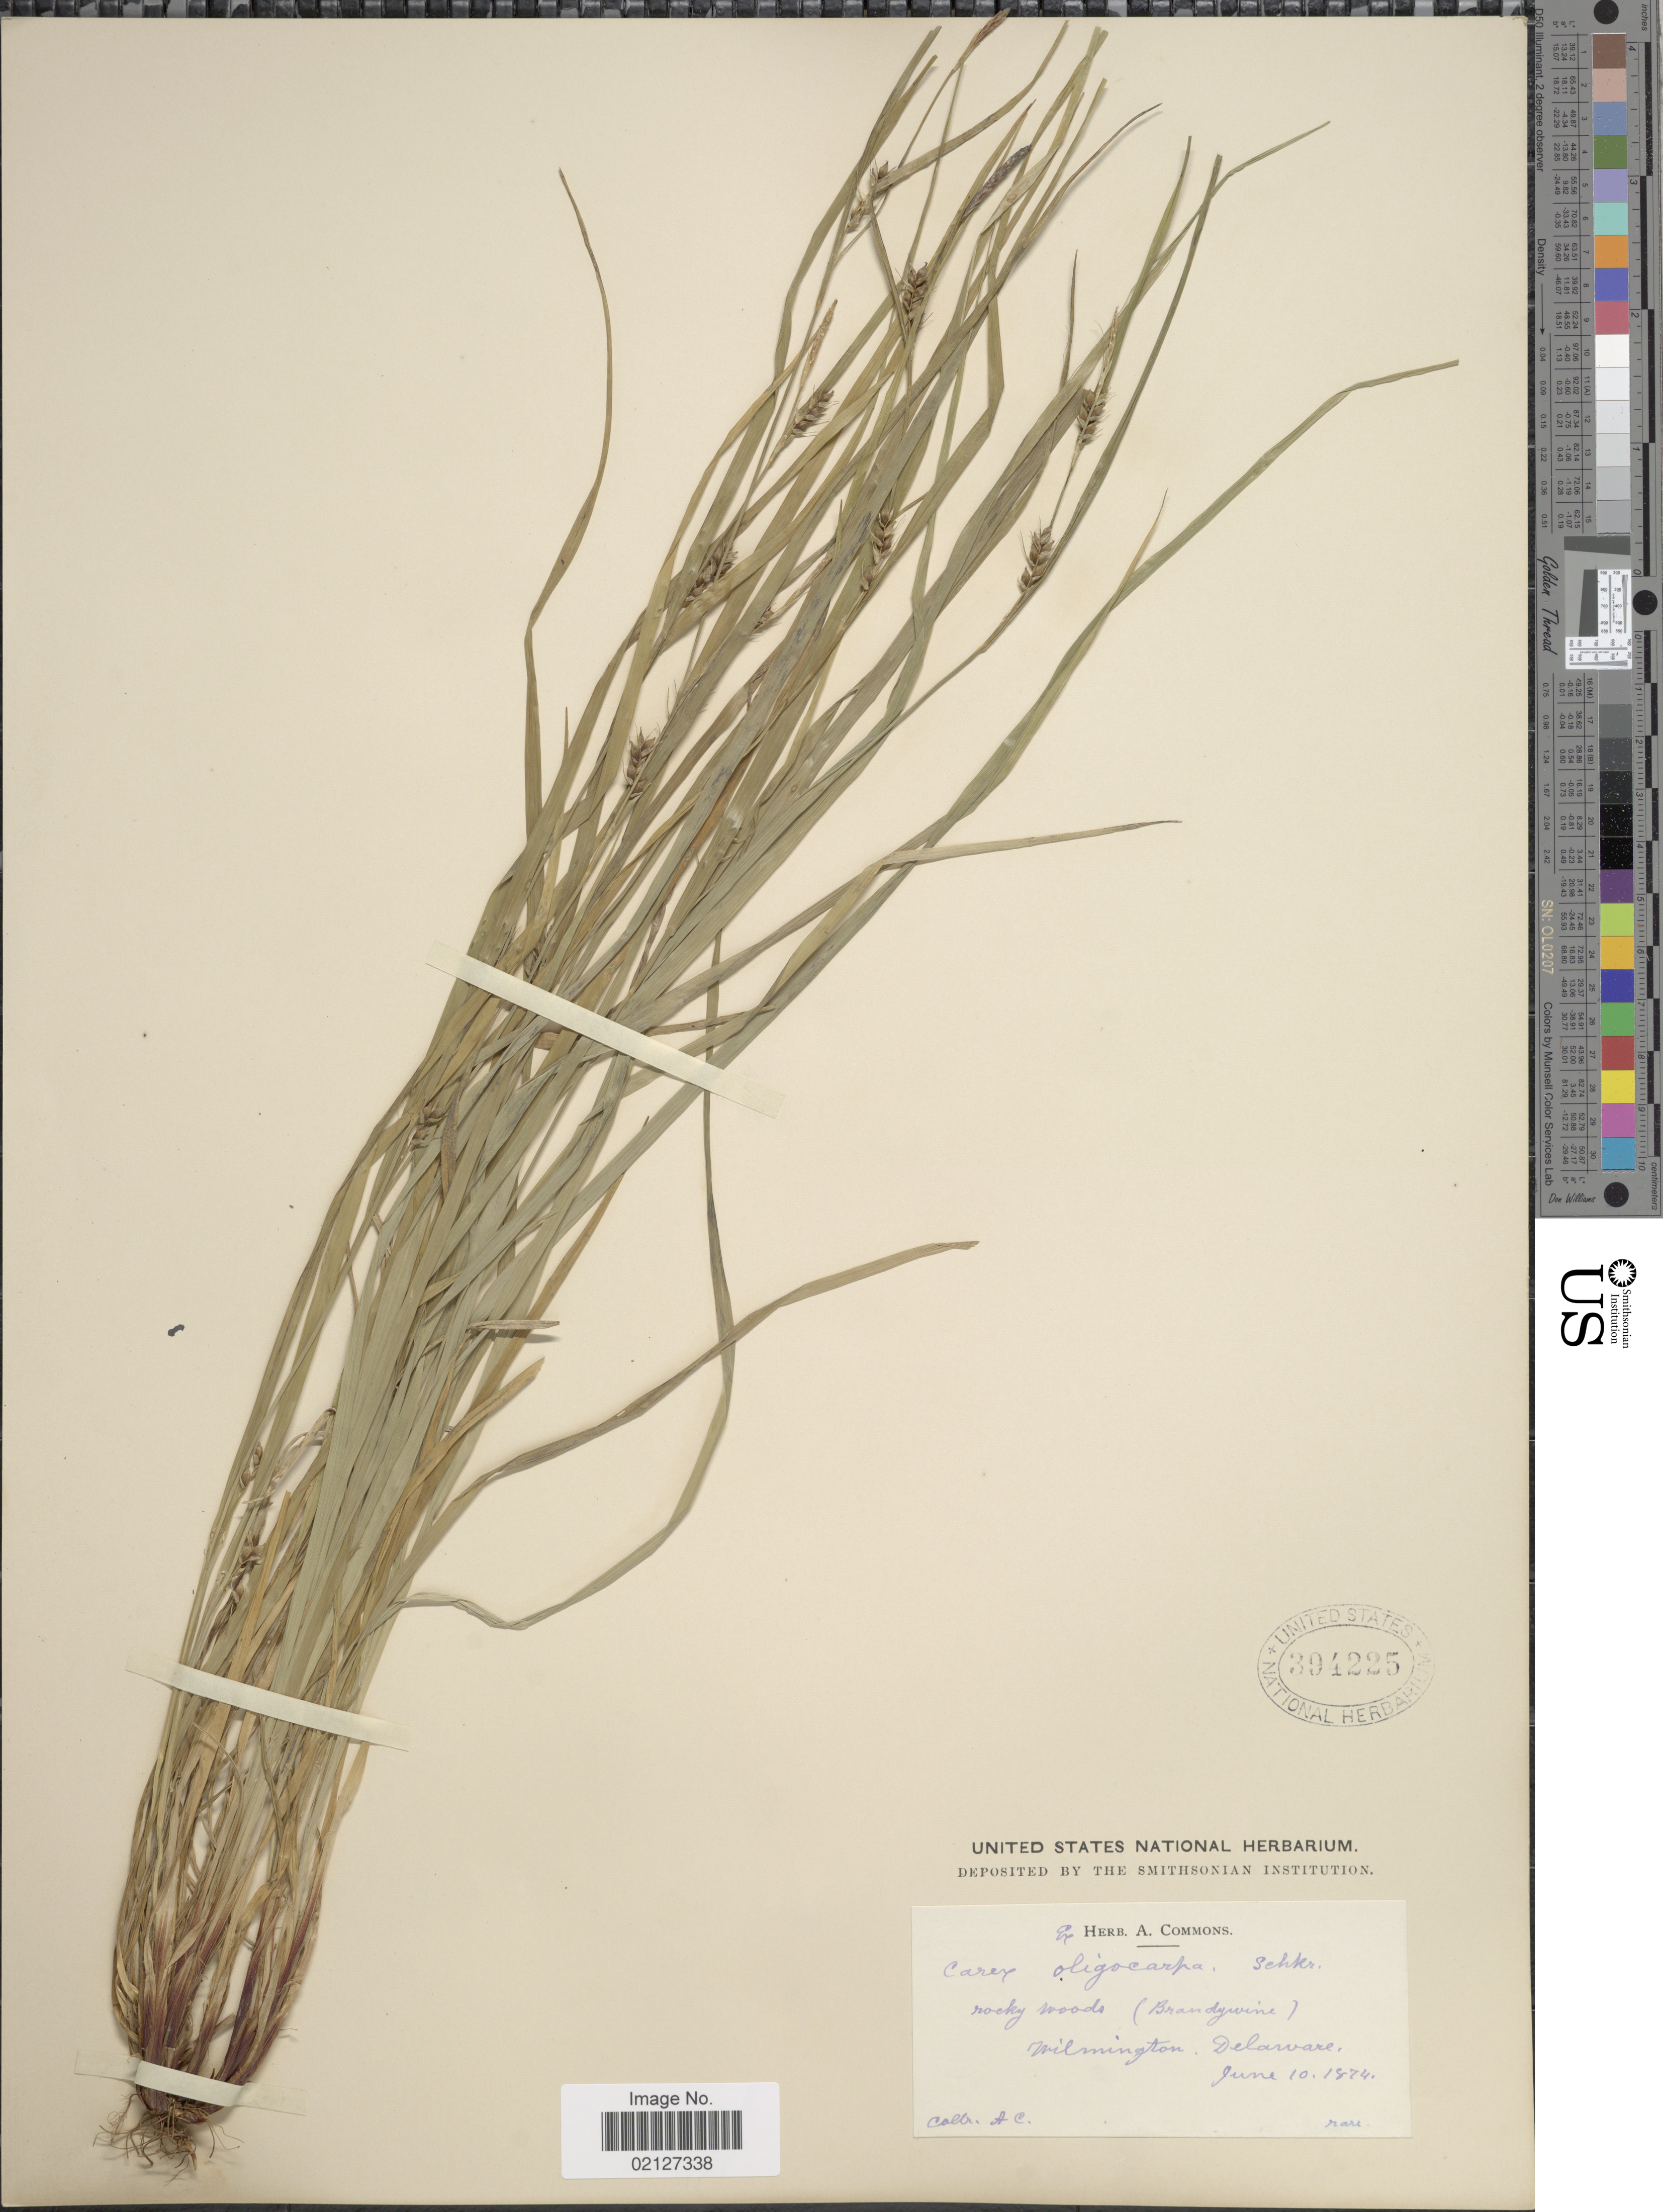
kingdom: Plantae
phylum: Tracheophyta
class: Liliopsida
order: Poales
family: Cyperaceae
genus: Carex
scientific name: Carex oligocarpa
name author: Willd.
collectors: A. Commons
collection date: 1874-06-10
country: United States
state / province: Delaware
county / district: New Castle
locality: Rocky woods (Brandywine), Wilmington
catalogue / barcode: US 394225